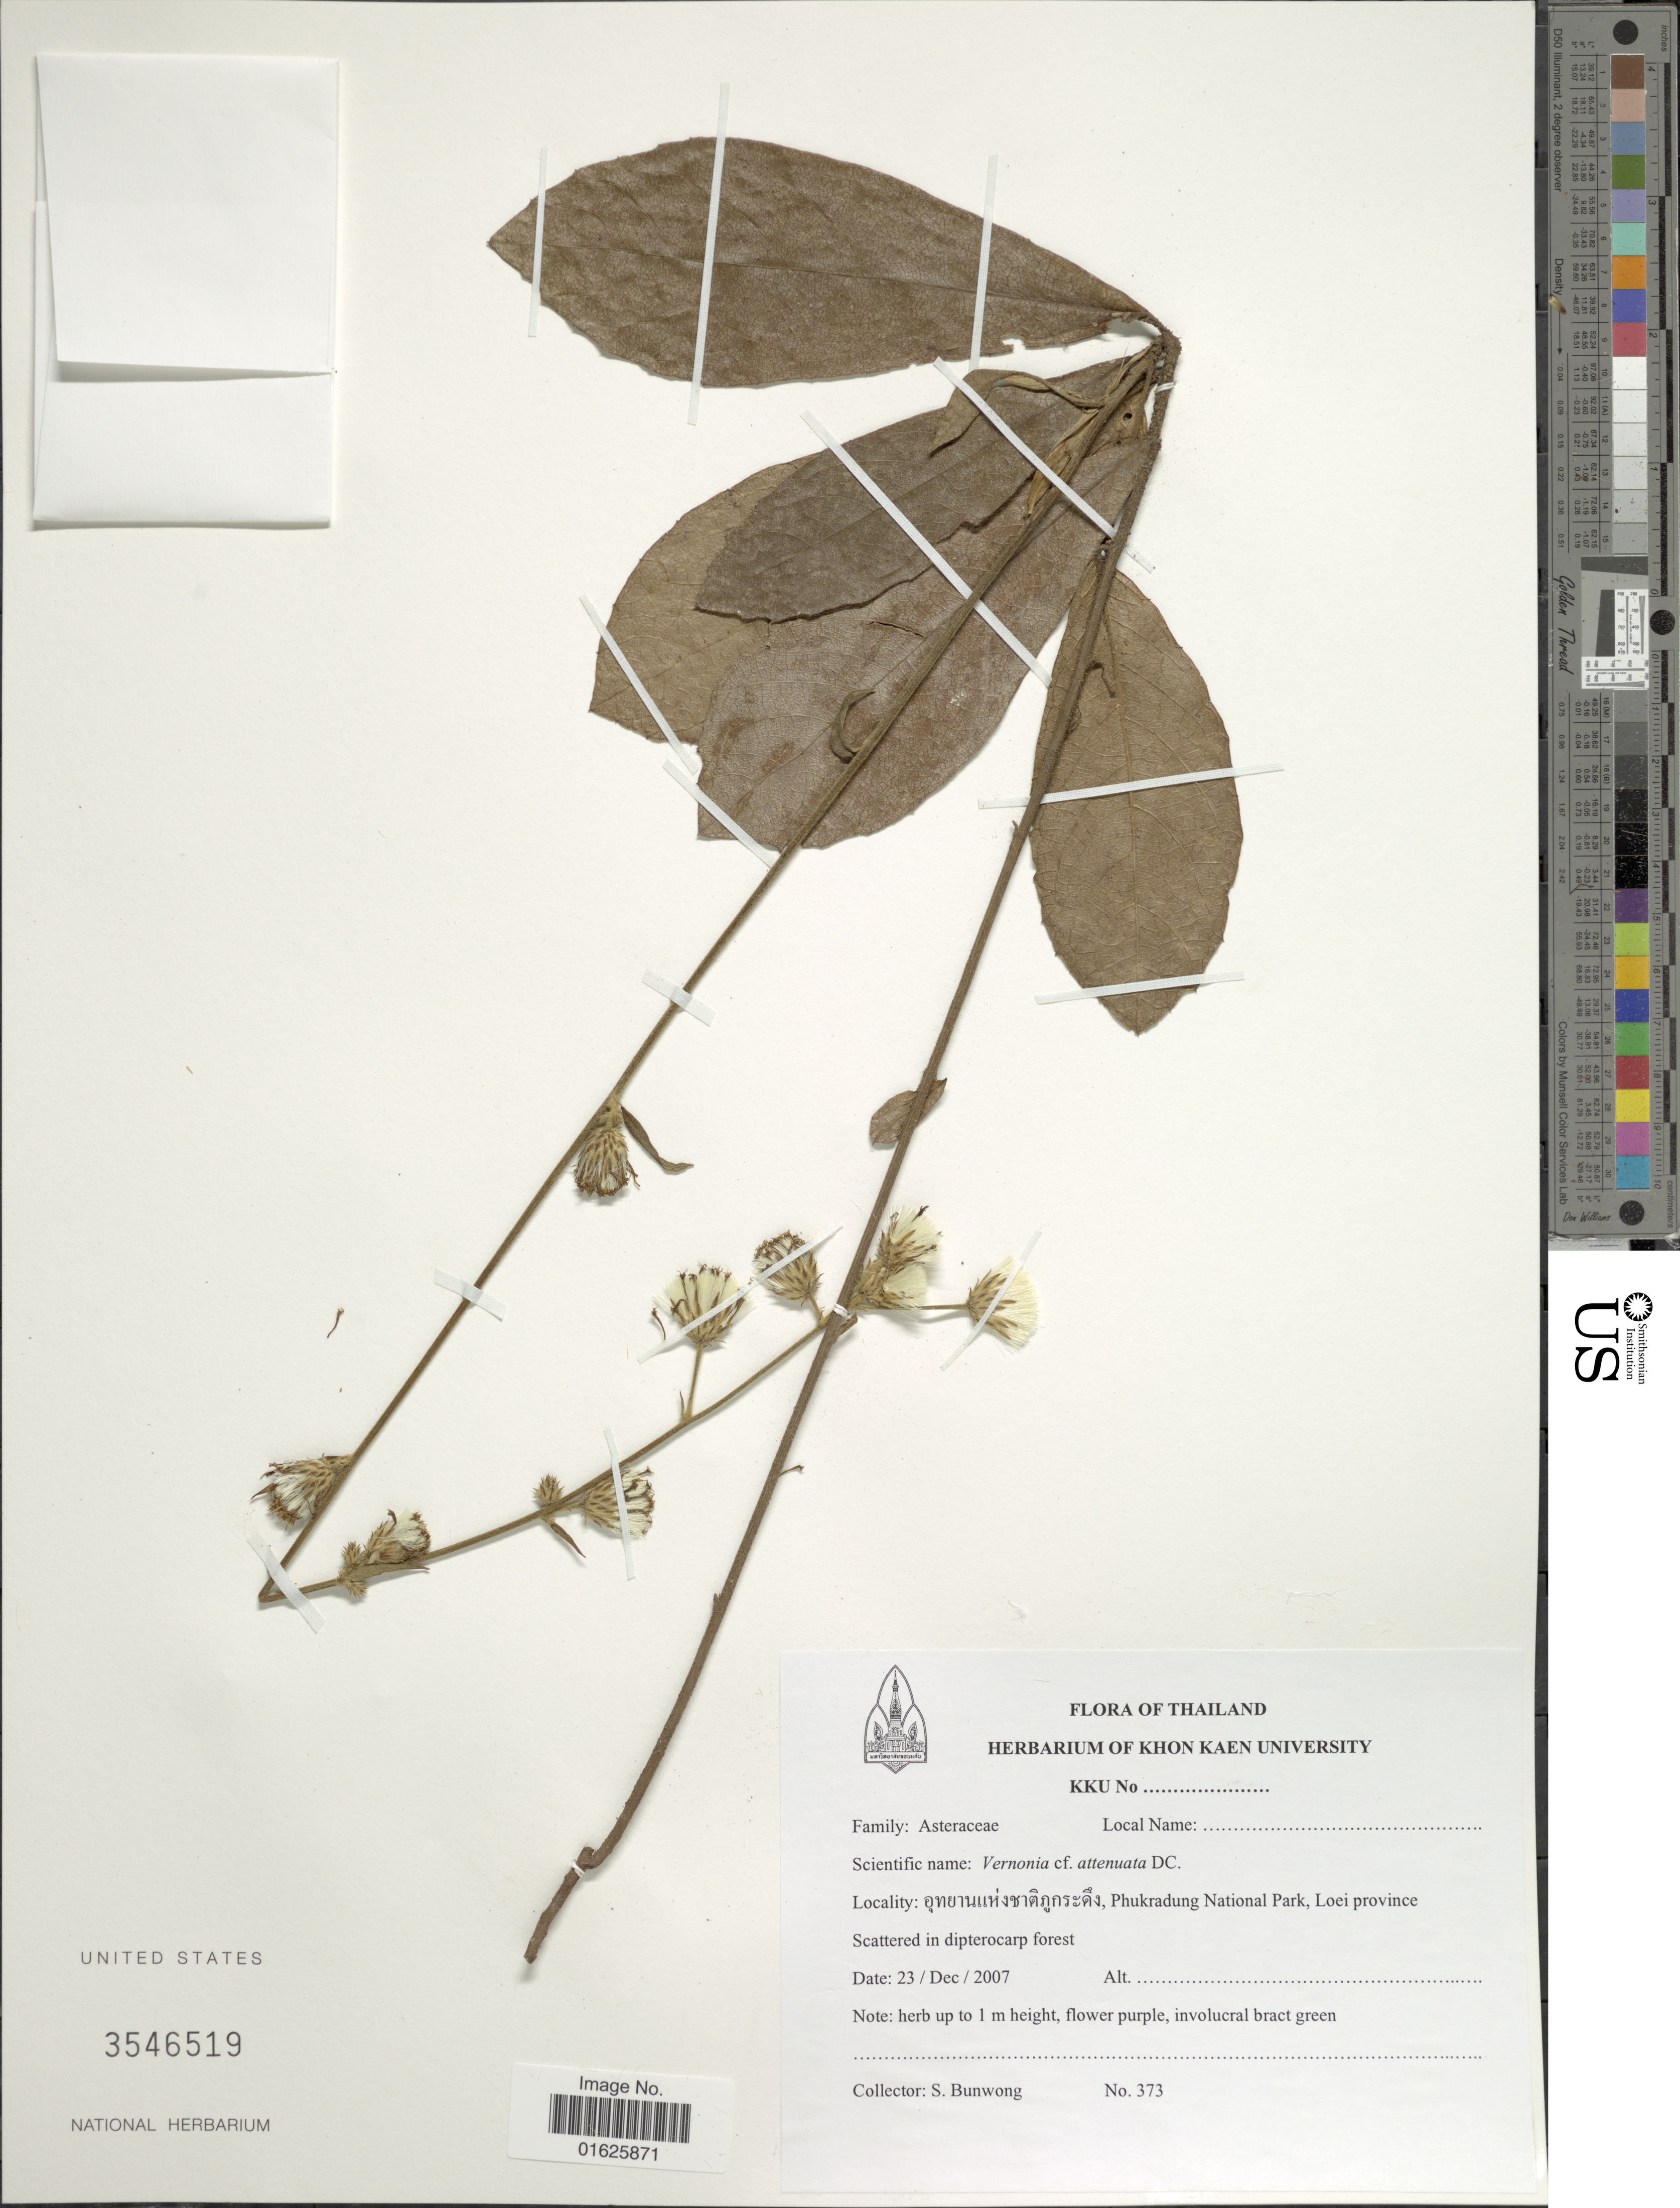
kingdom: Plantae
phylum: Tracheophyta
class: Magnoliopsida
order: Asterales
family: Asteraceae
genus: Acilepis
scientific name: Acilepis sp.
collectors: S. Bunwong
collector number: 373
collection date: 2007-12-23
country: Thailand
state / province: Loei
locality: X, Phukradung National Park, Scattered in depterocarp forest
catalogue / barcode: US 3546519